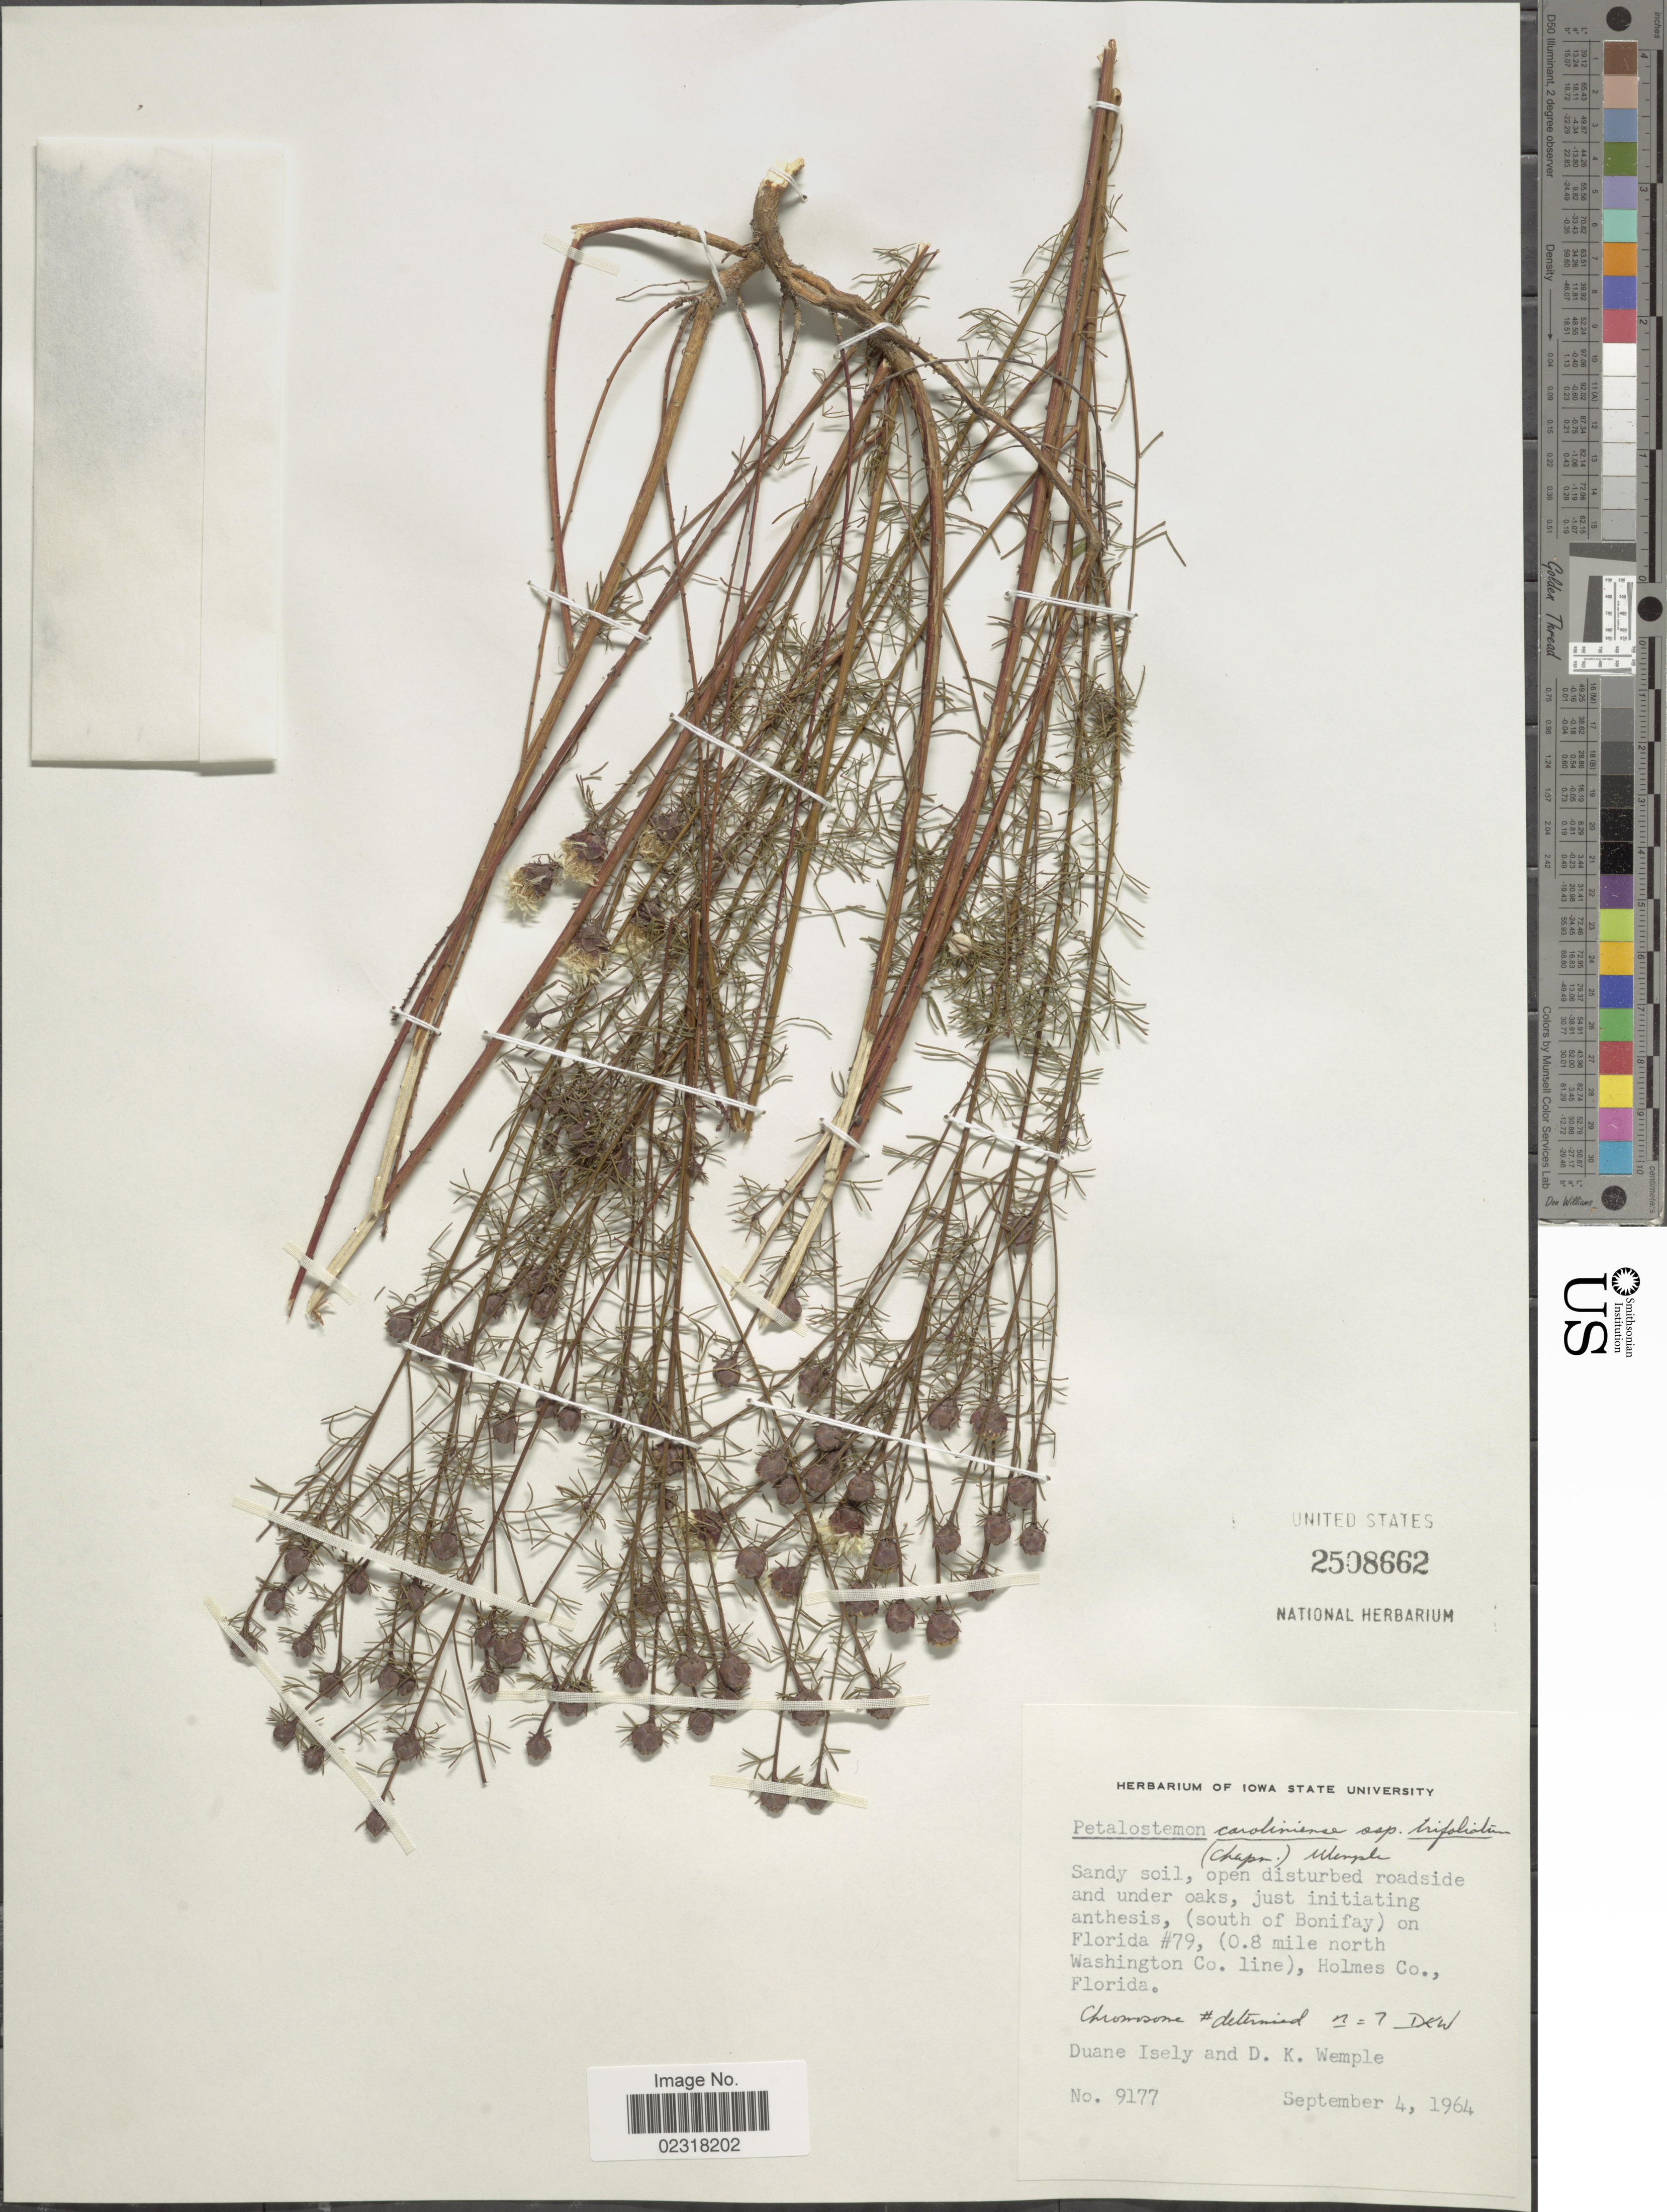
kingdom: Plantae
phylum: Tracheophyta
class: Magnoliopsida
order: Fabales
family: Fabaceae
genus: Dalea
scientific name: Dalea pinnata var. trifoliata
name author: (Chapman) Barneby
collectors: D. Isely & D. Wemple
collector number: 9177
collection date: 1964-09-04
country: United States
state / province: Florida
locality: Sandy soil, open disturbed roadside and under oaks, just initiating anthesis, (south of Bonifay), on Florida #79, (0.8 mile north washington Co. line), Holmes Co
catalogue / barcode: US 2508662